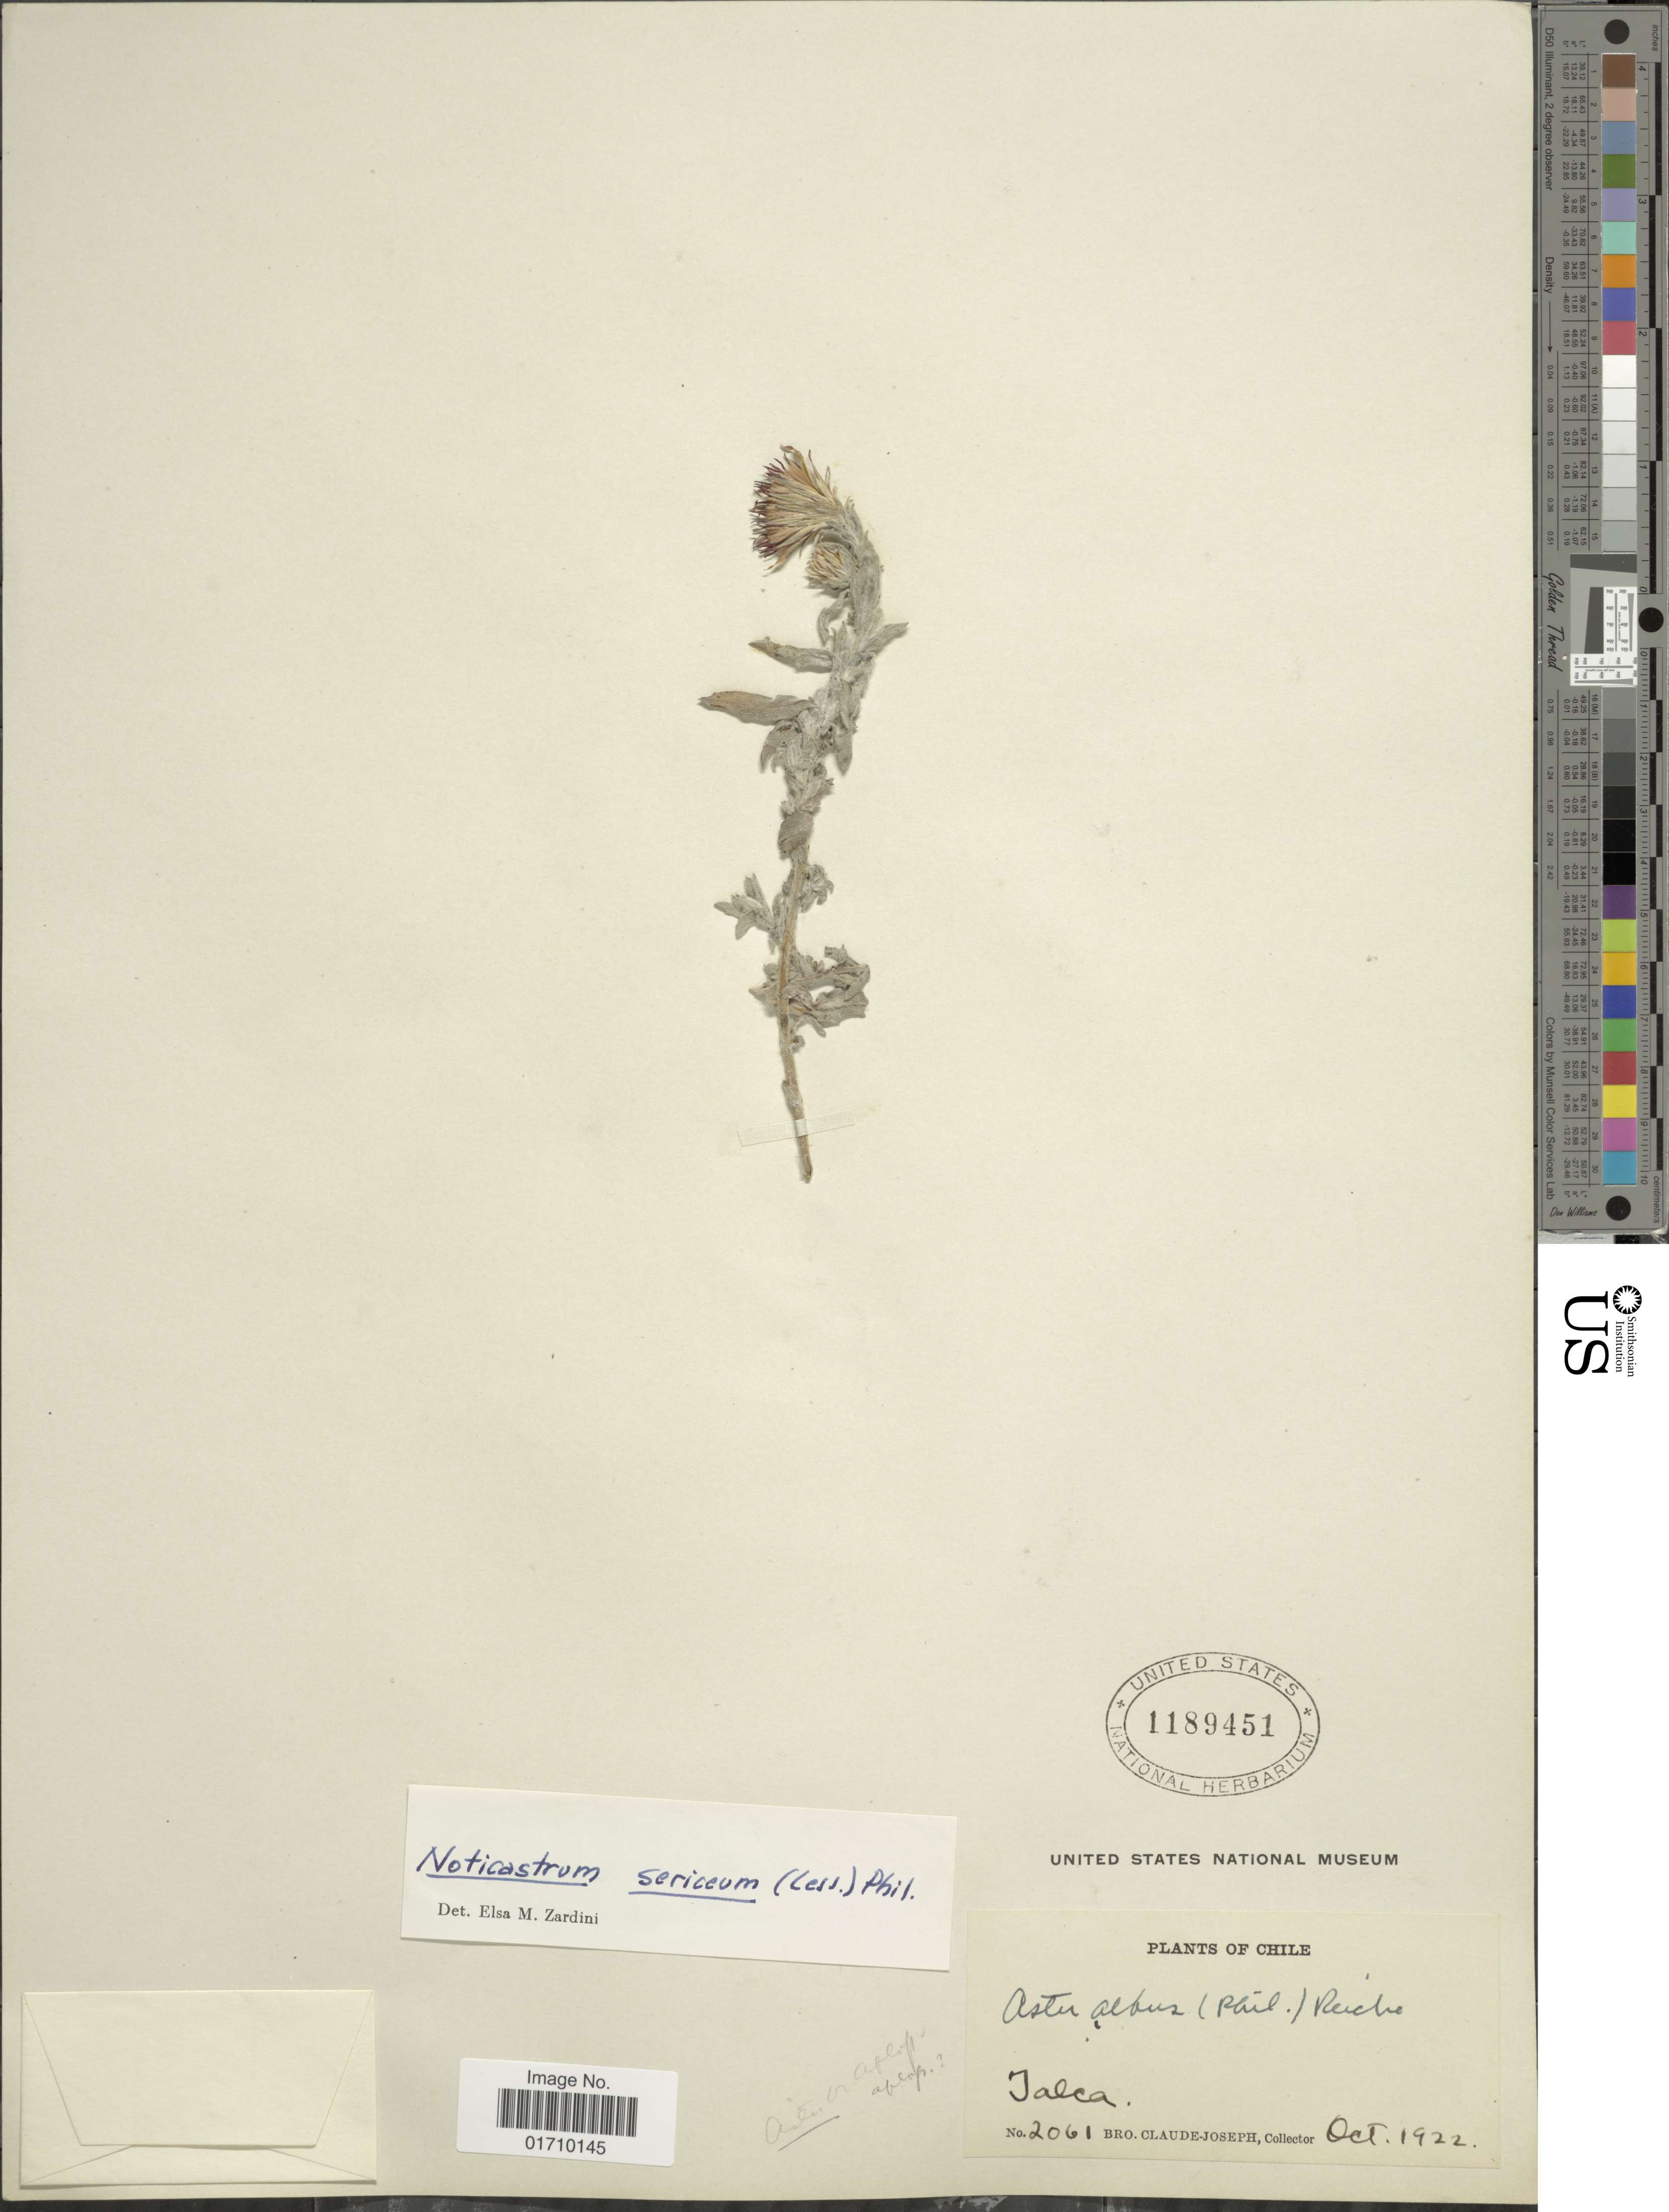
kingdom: Plantae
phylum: Tracheophyta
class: Magnoliopsida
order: Asterales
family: Asteraceae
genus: Noticastrum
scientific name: Noticastrum sericeum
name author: (Less.) Less. ex Phil.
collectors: Bro. Claude-Joseph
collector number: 2061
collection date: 1922-10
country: Chile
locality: Jalca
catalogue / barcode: US 1189451